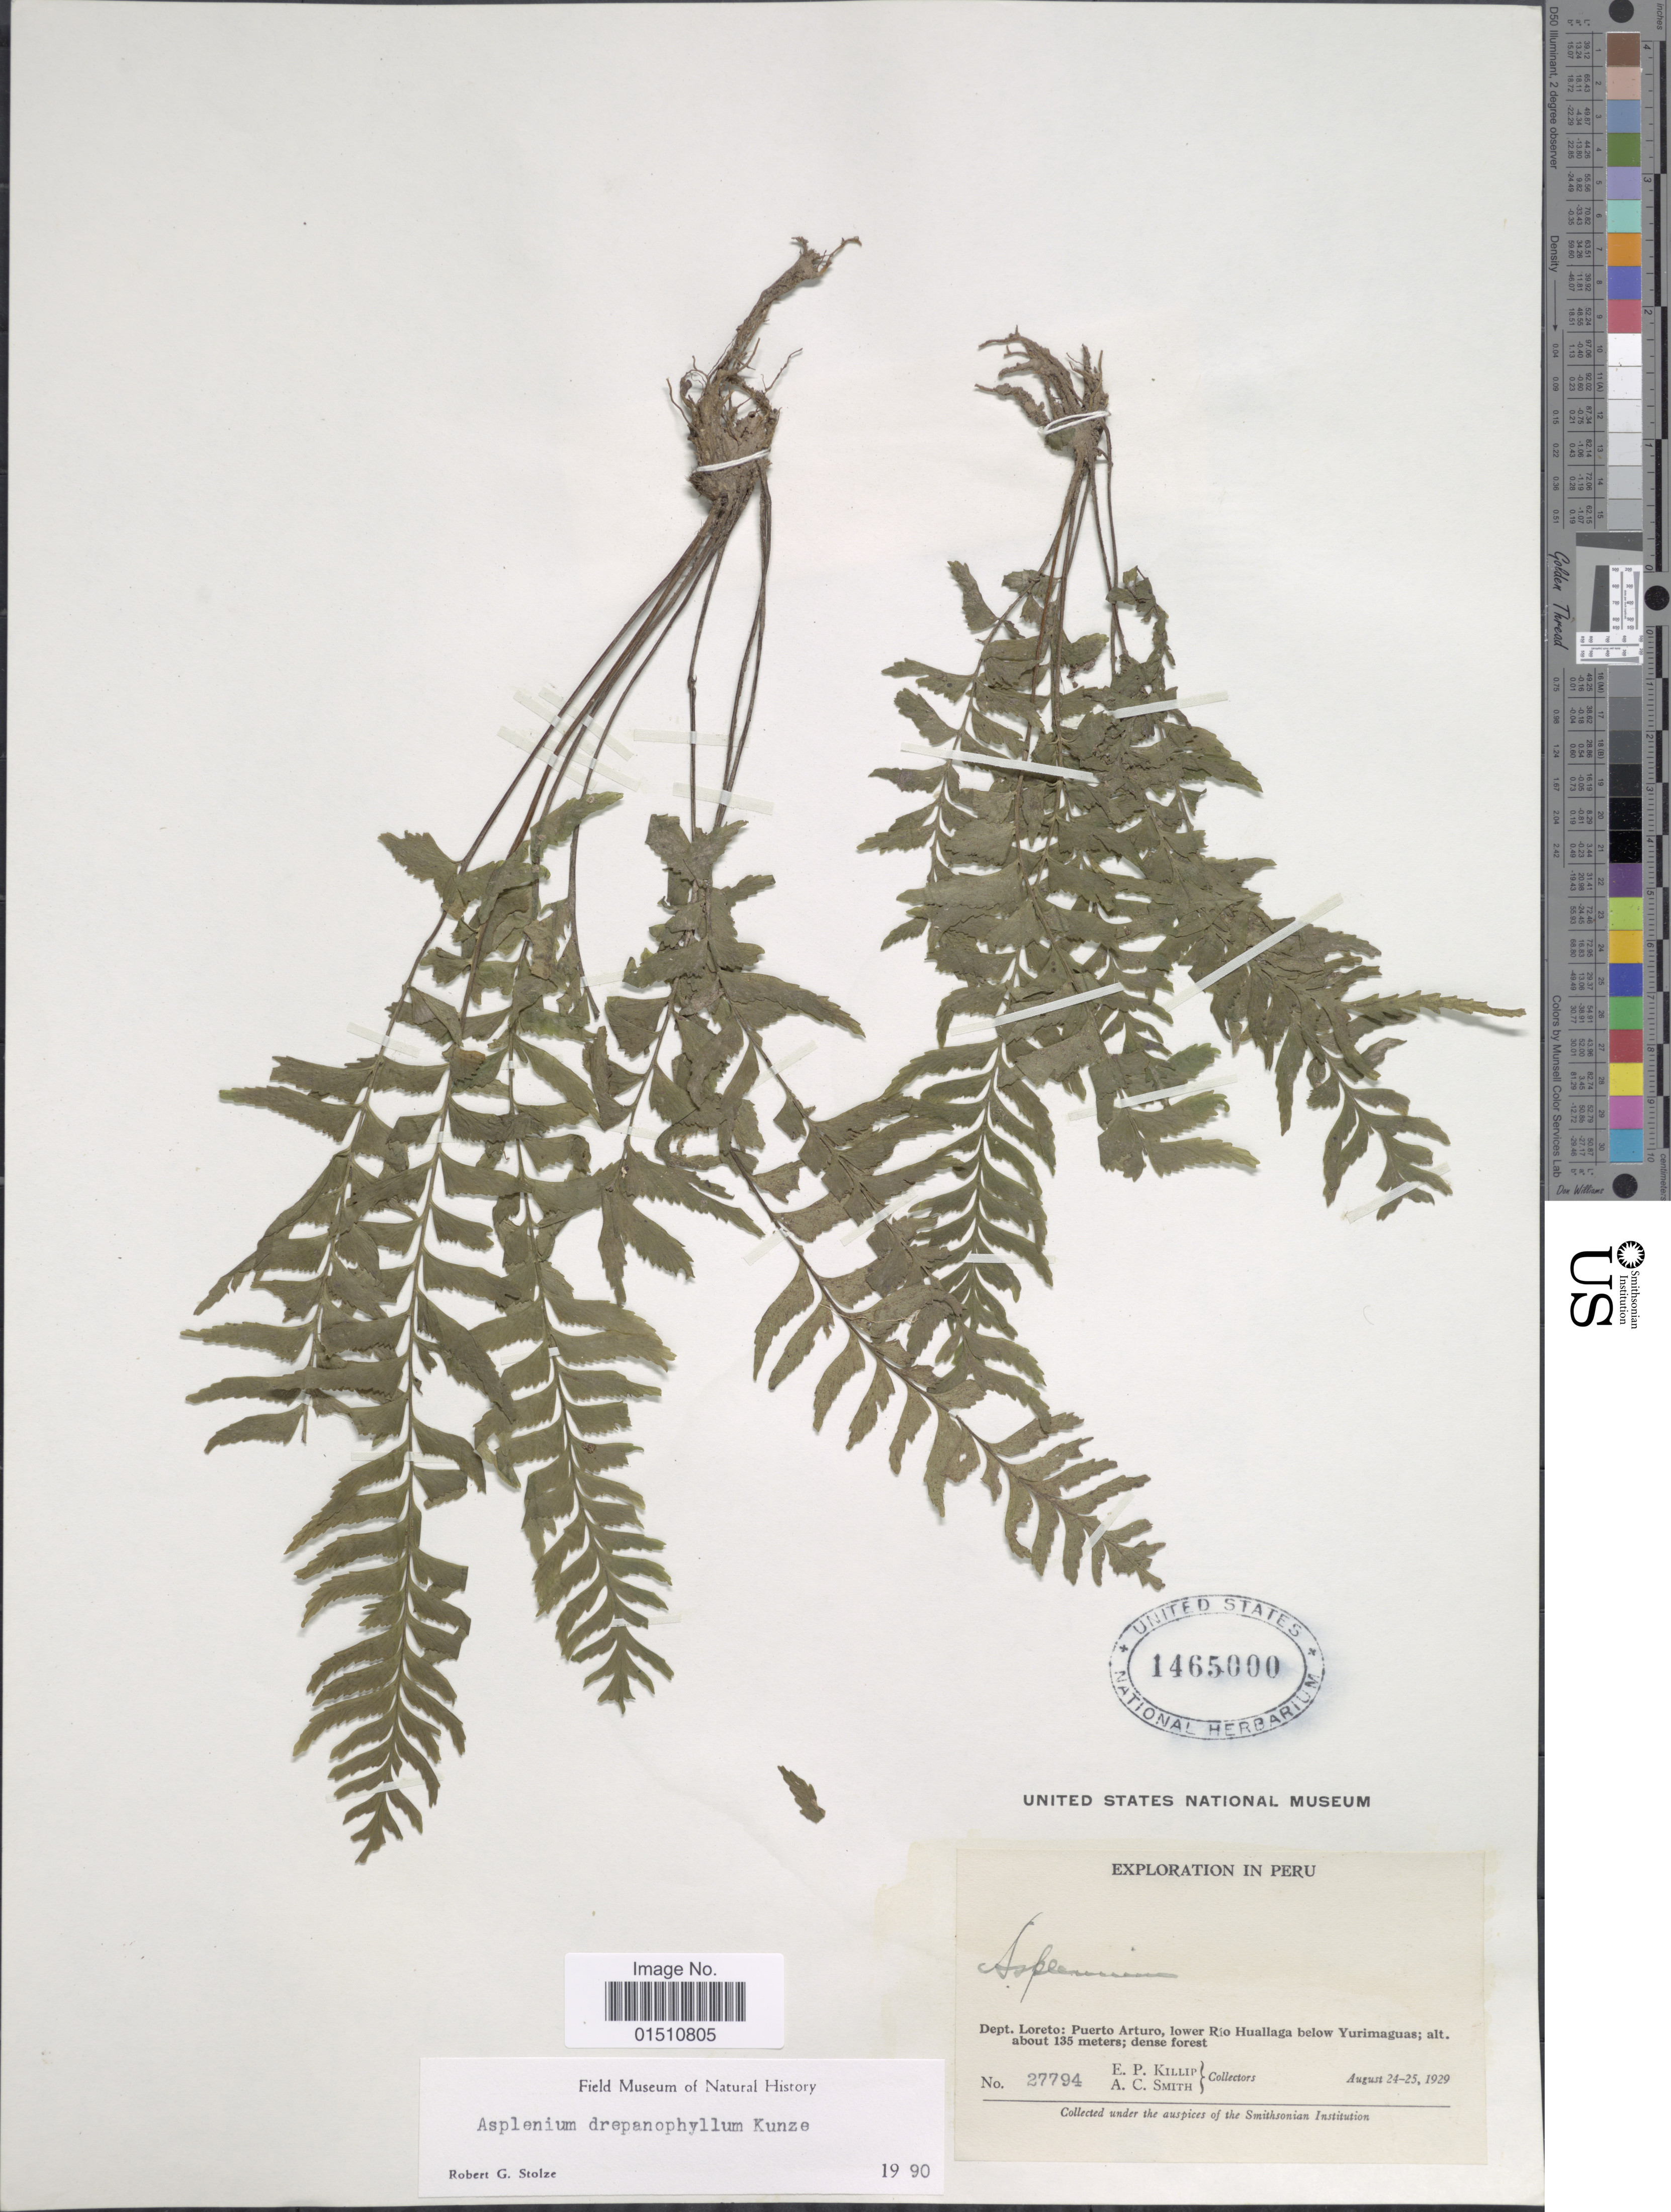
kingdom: Plantae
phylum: Tracheophyta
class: Polypodiopsida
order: Polypodiales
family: Aspleniaceae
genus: Asplenium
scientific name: Asplenium drepanophyllum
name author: Kunze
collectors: E. P. Killip & A. C. Smith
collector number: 27794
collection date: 1929-08-24/1929-08-25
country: Peru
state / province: Loreto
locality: Peru, Dept. Loreto: Puerto Arturo, lower Rio Huallaga below Yurimaguas,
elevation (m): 135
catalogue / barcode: US 1465000